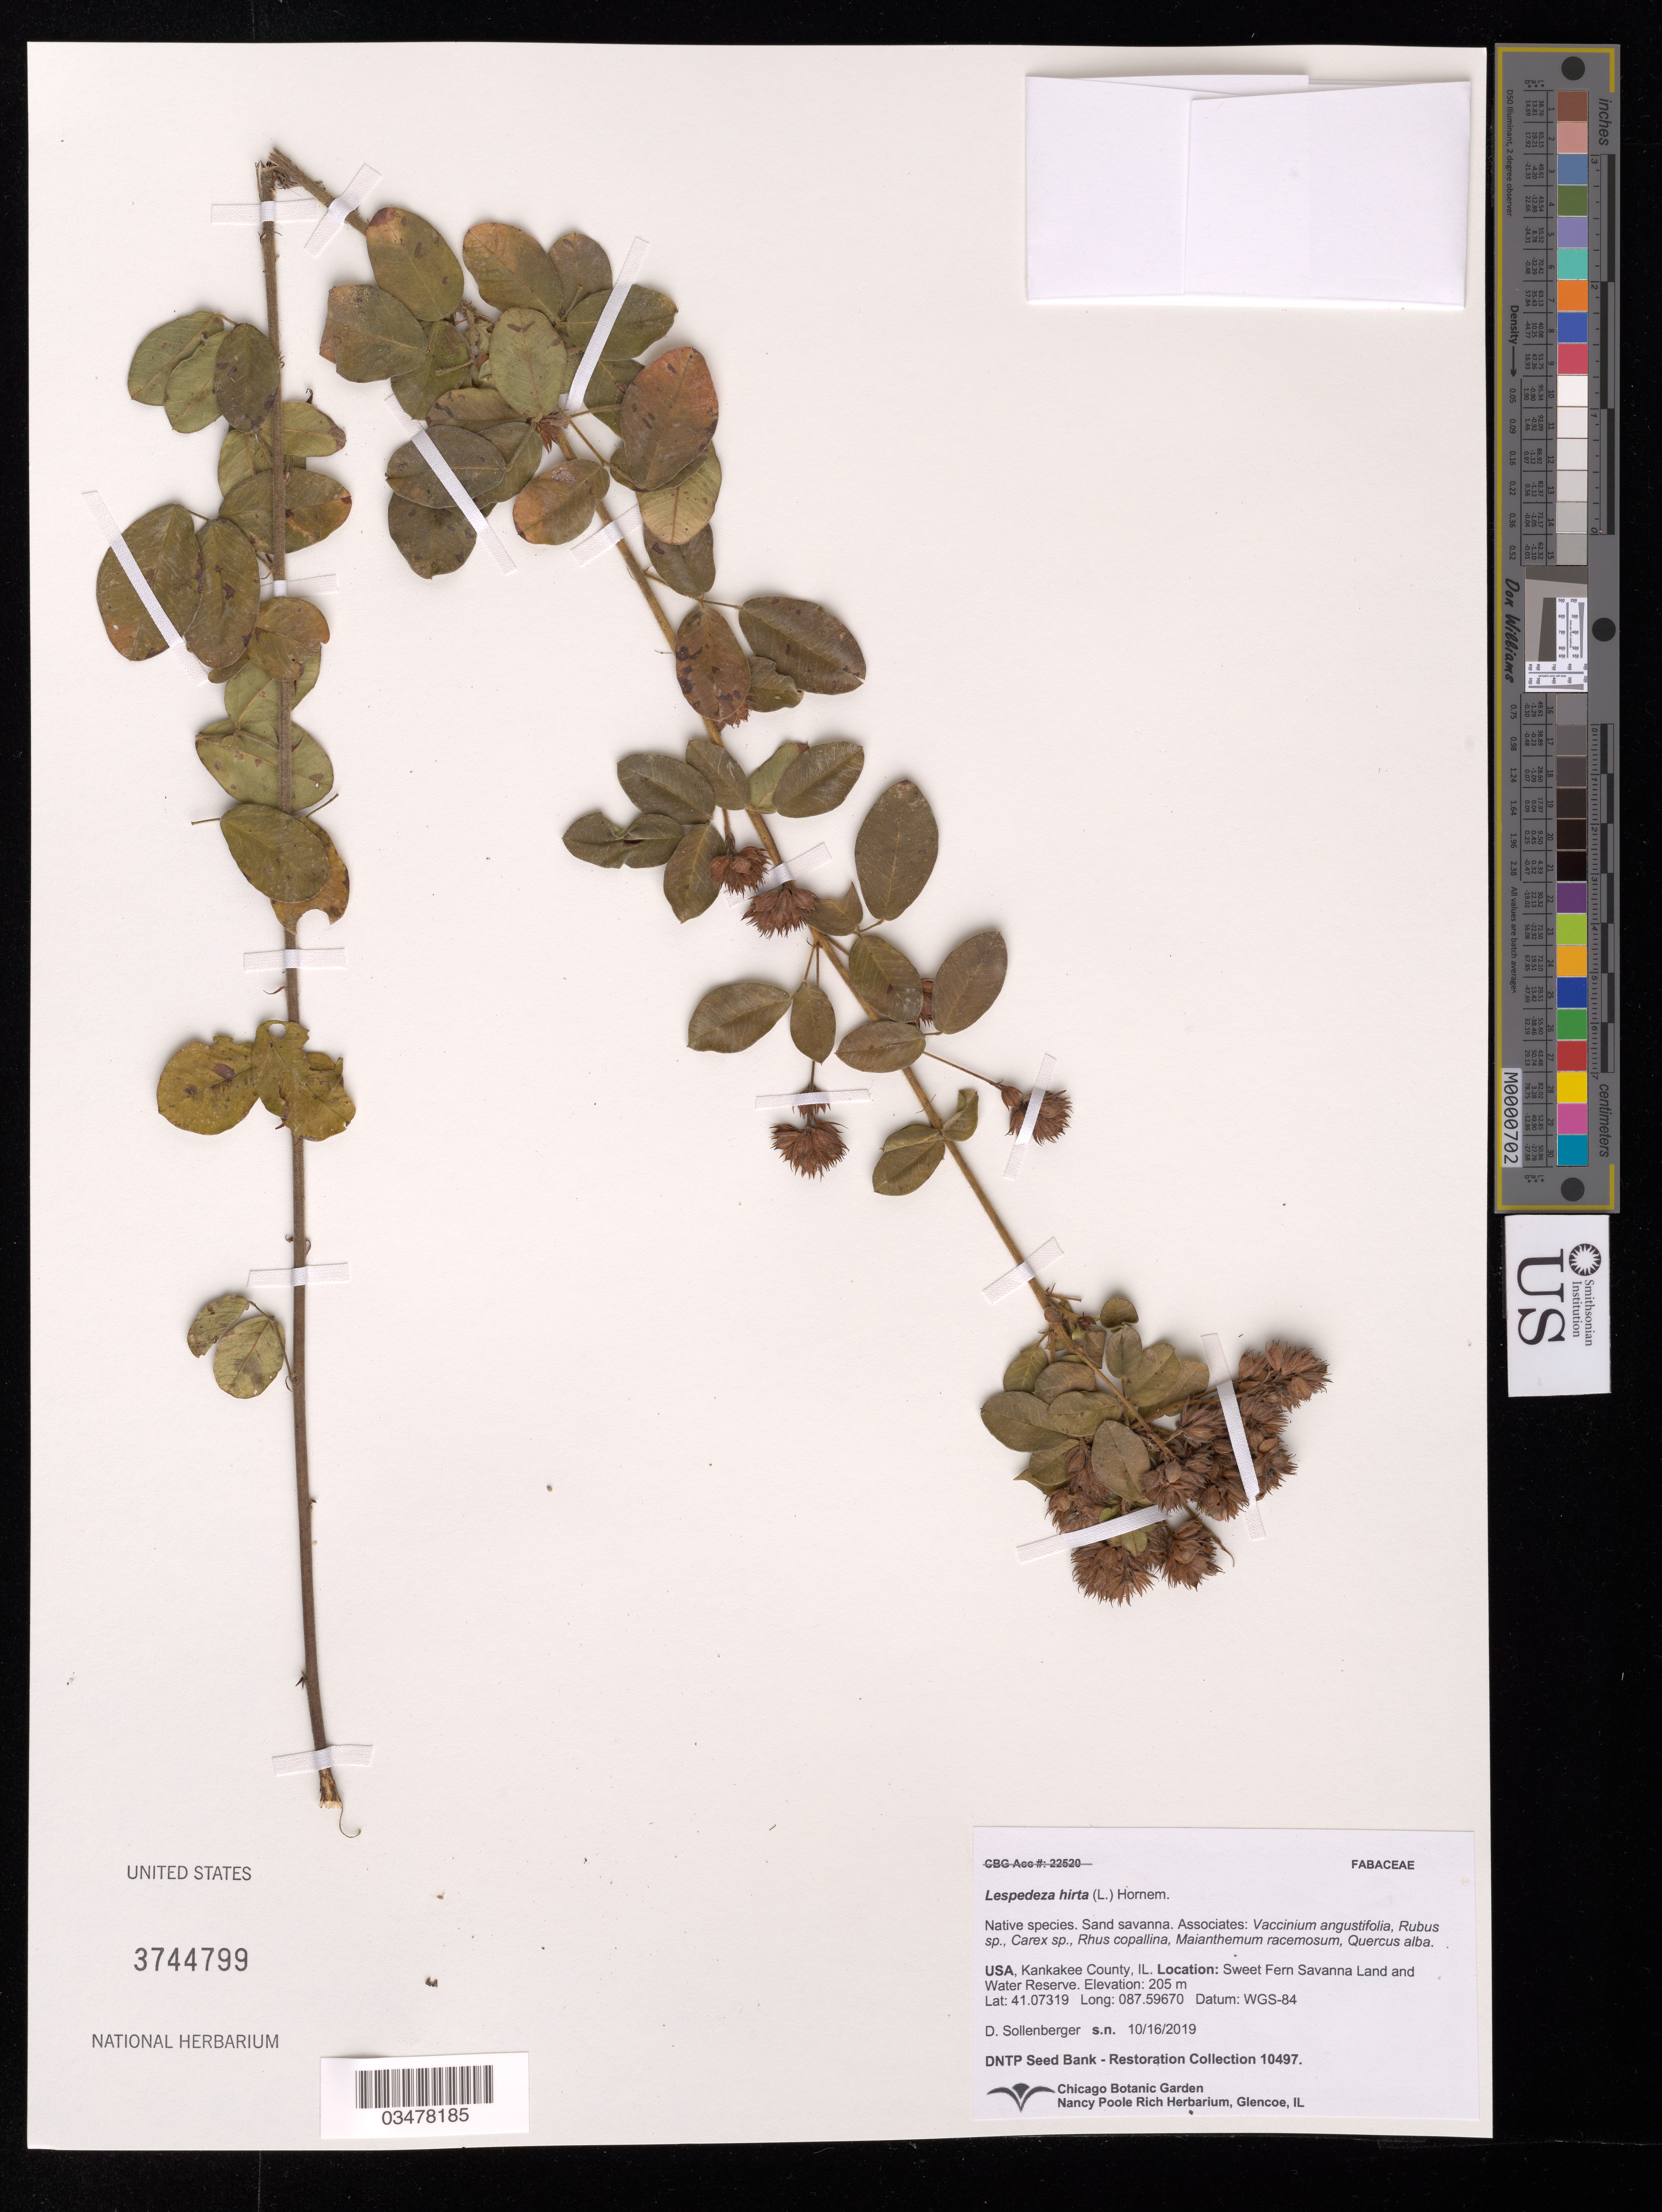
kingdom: Plantae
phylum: Tracheophyta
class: Magnoliopsida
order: Fabales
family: Fabaceae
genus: Lespedeza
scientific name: Lespedeza hirta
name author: (L.) Hornem.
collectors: D. Sollenberger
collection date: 2019-10-16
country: United States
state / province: Illinois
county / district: Kankakee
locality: Sweet Fern Savanna Land and Water Reserve.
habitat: Sand savanna. With Carex sp., Rhus copallina, Quercus alba, Rubus sp., etc.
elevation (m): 205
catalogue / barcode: US 3744799